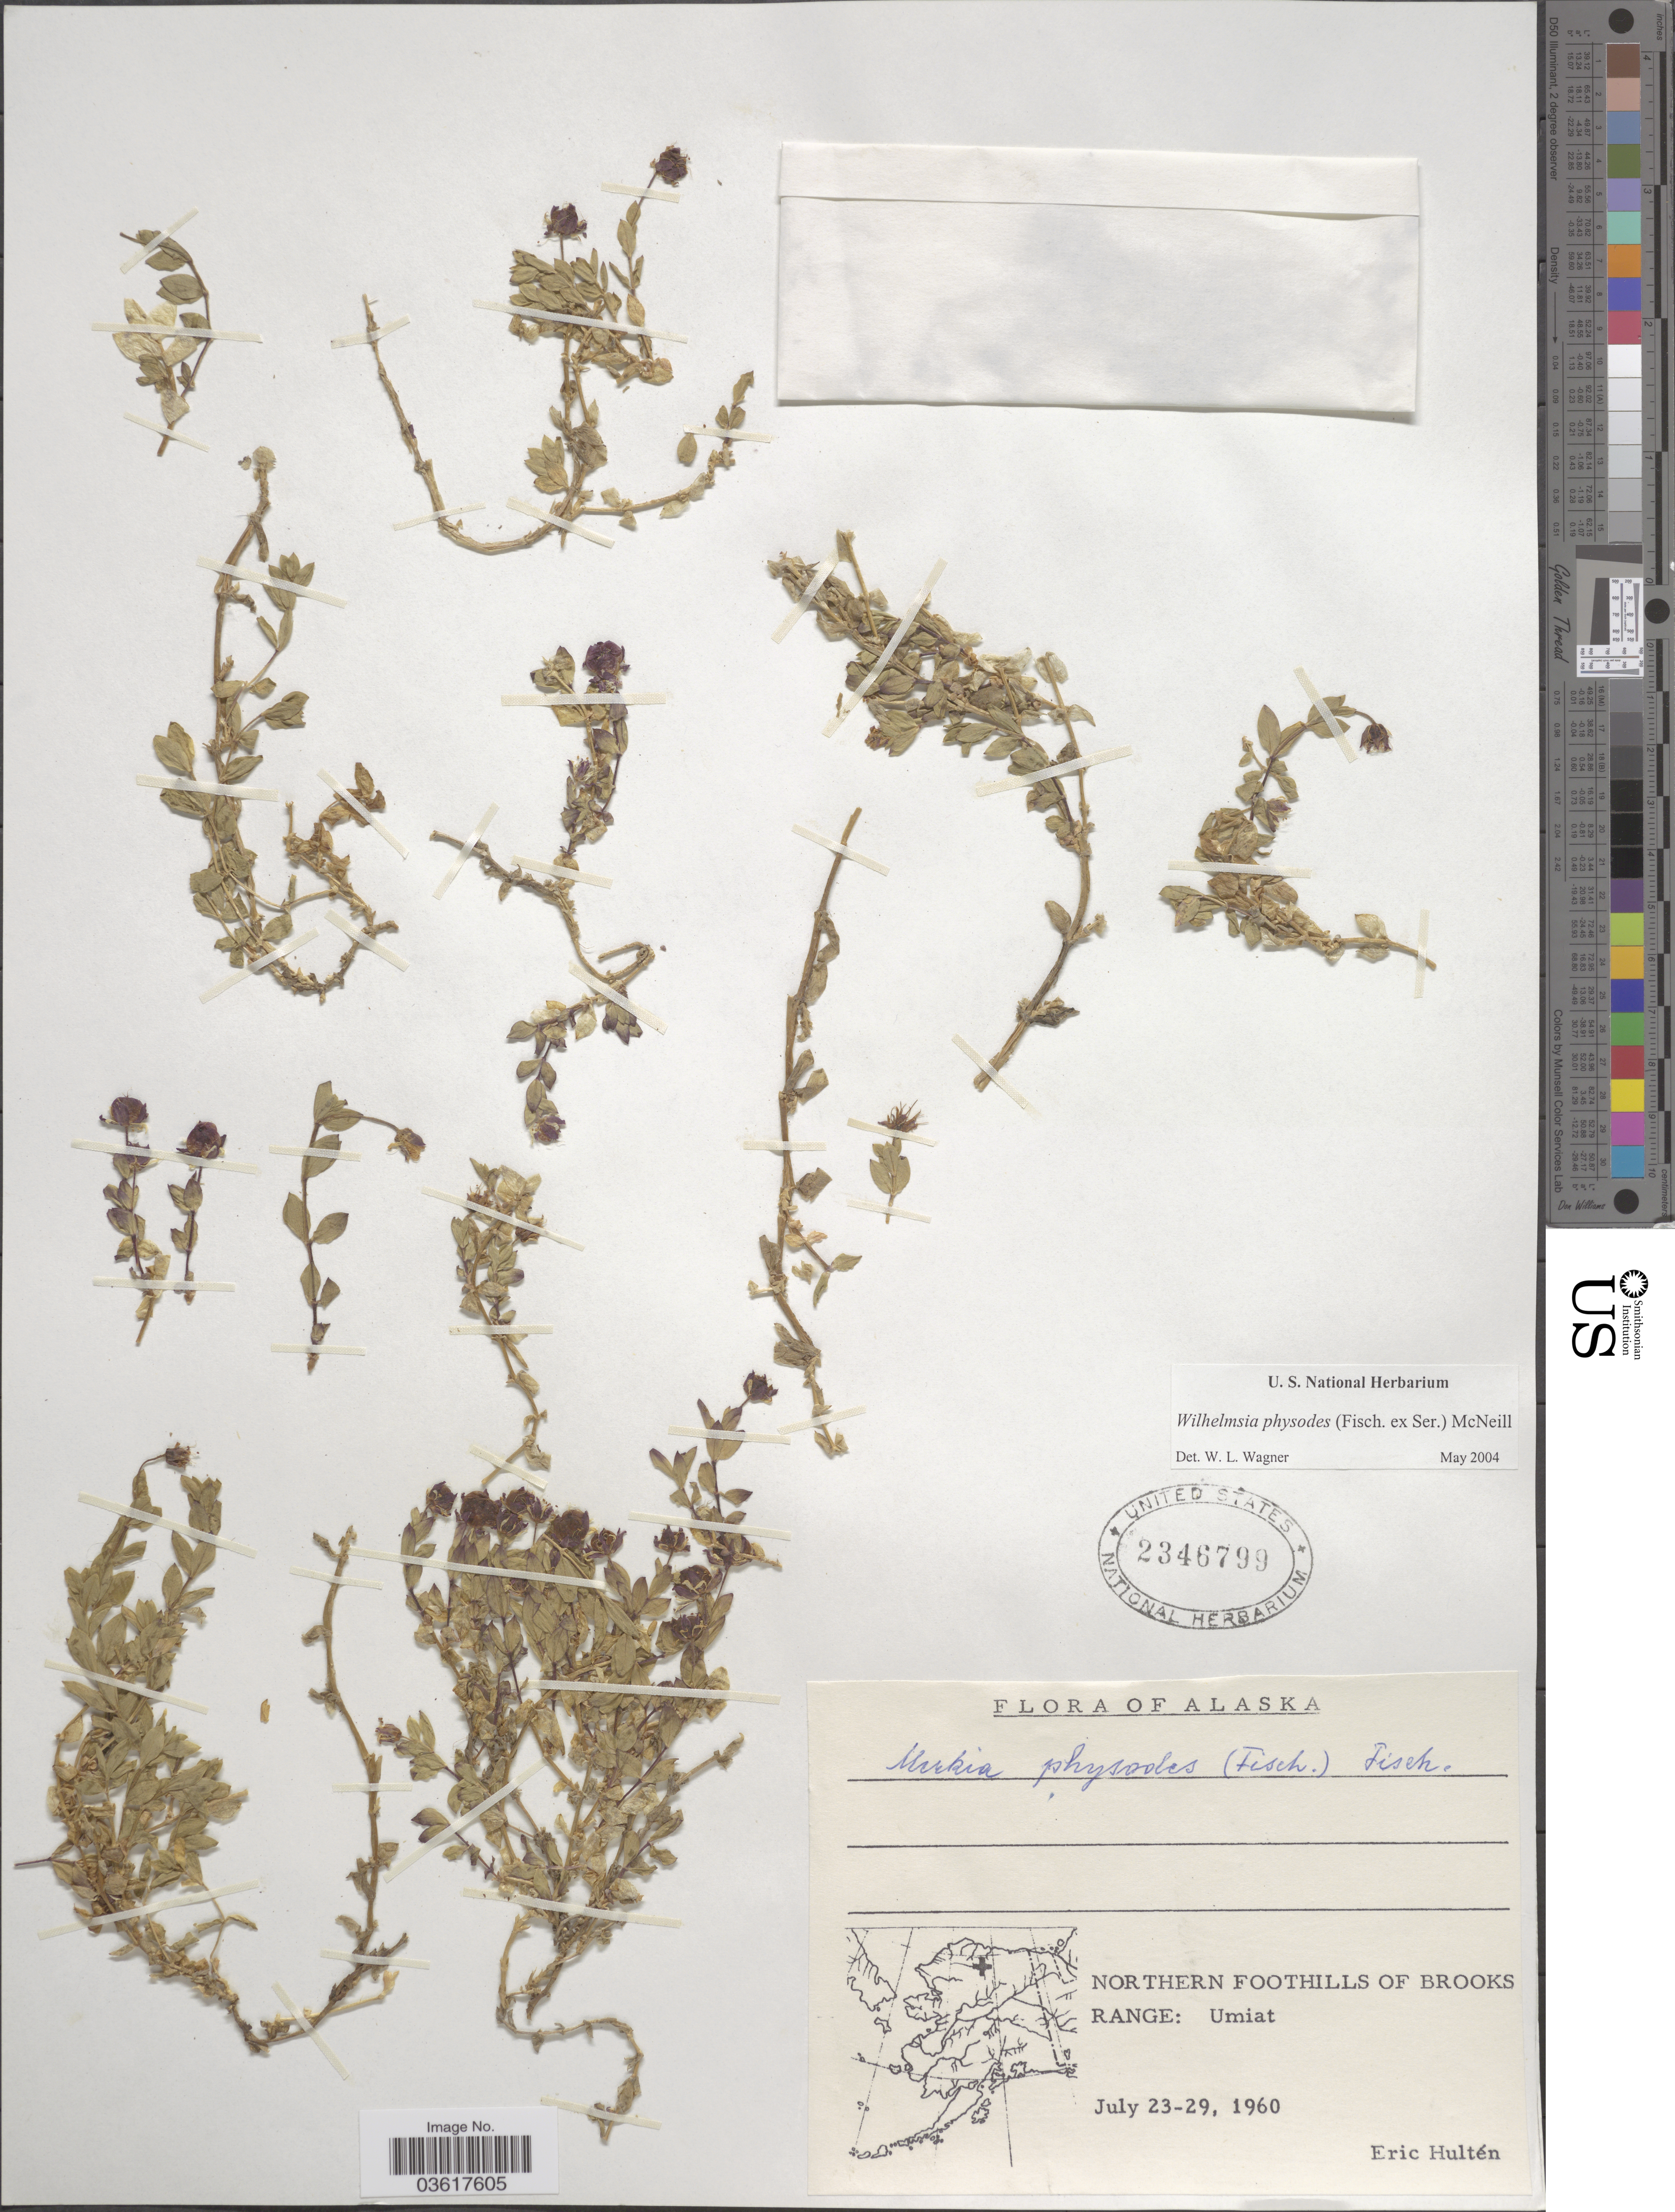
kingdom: Plantae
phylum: Tracheophyta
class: Magnoliopsida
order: Caryophyllales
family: Caryophyllaceae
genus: Wilhelmsia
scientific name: Wilhelmsia sp.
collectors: E. G. Hultén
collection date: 1960-07-23/1960-07-29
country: United States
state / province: Alaska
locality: Northern Foothills of Brooks Range: Umiat.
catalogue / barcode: US 2346799